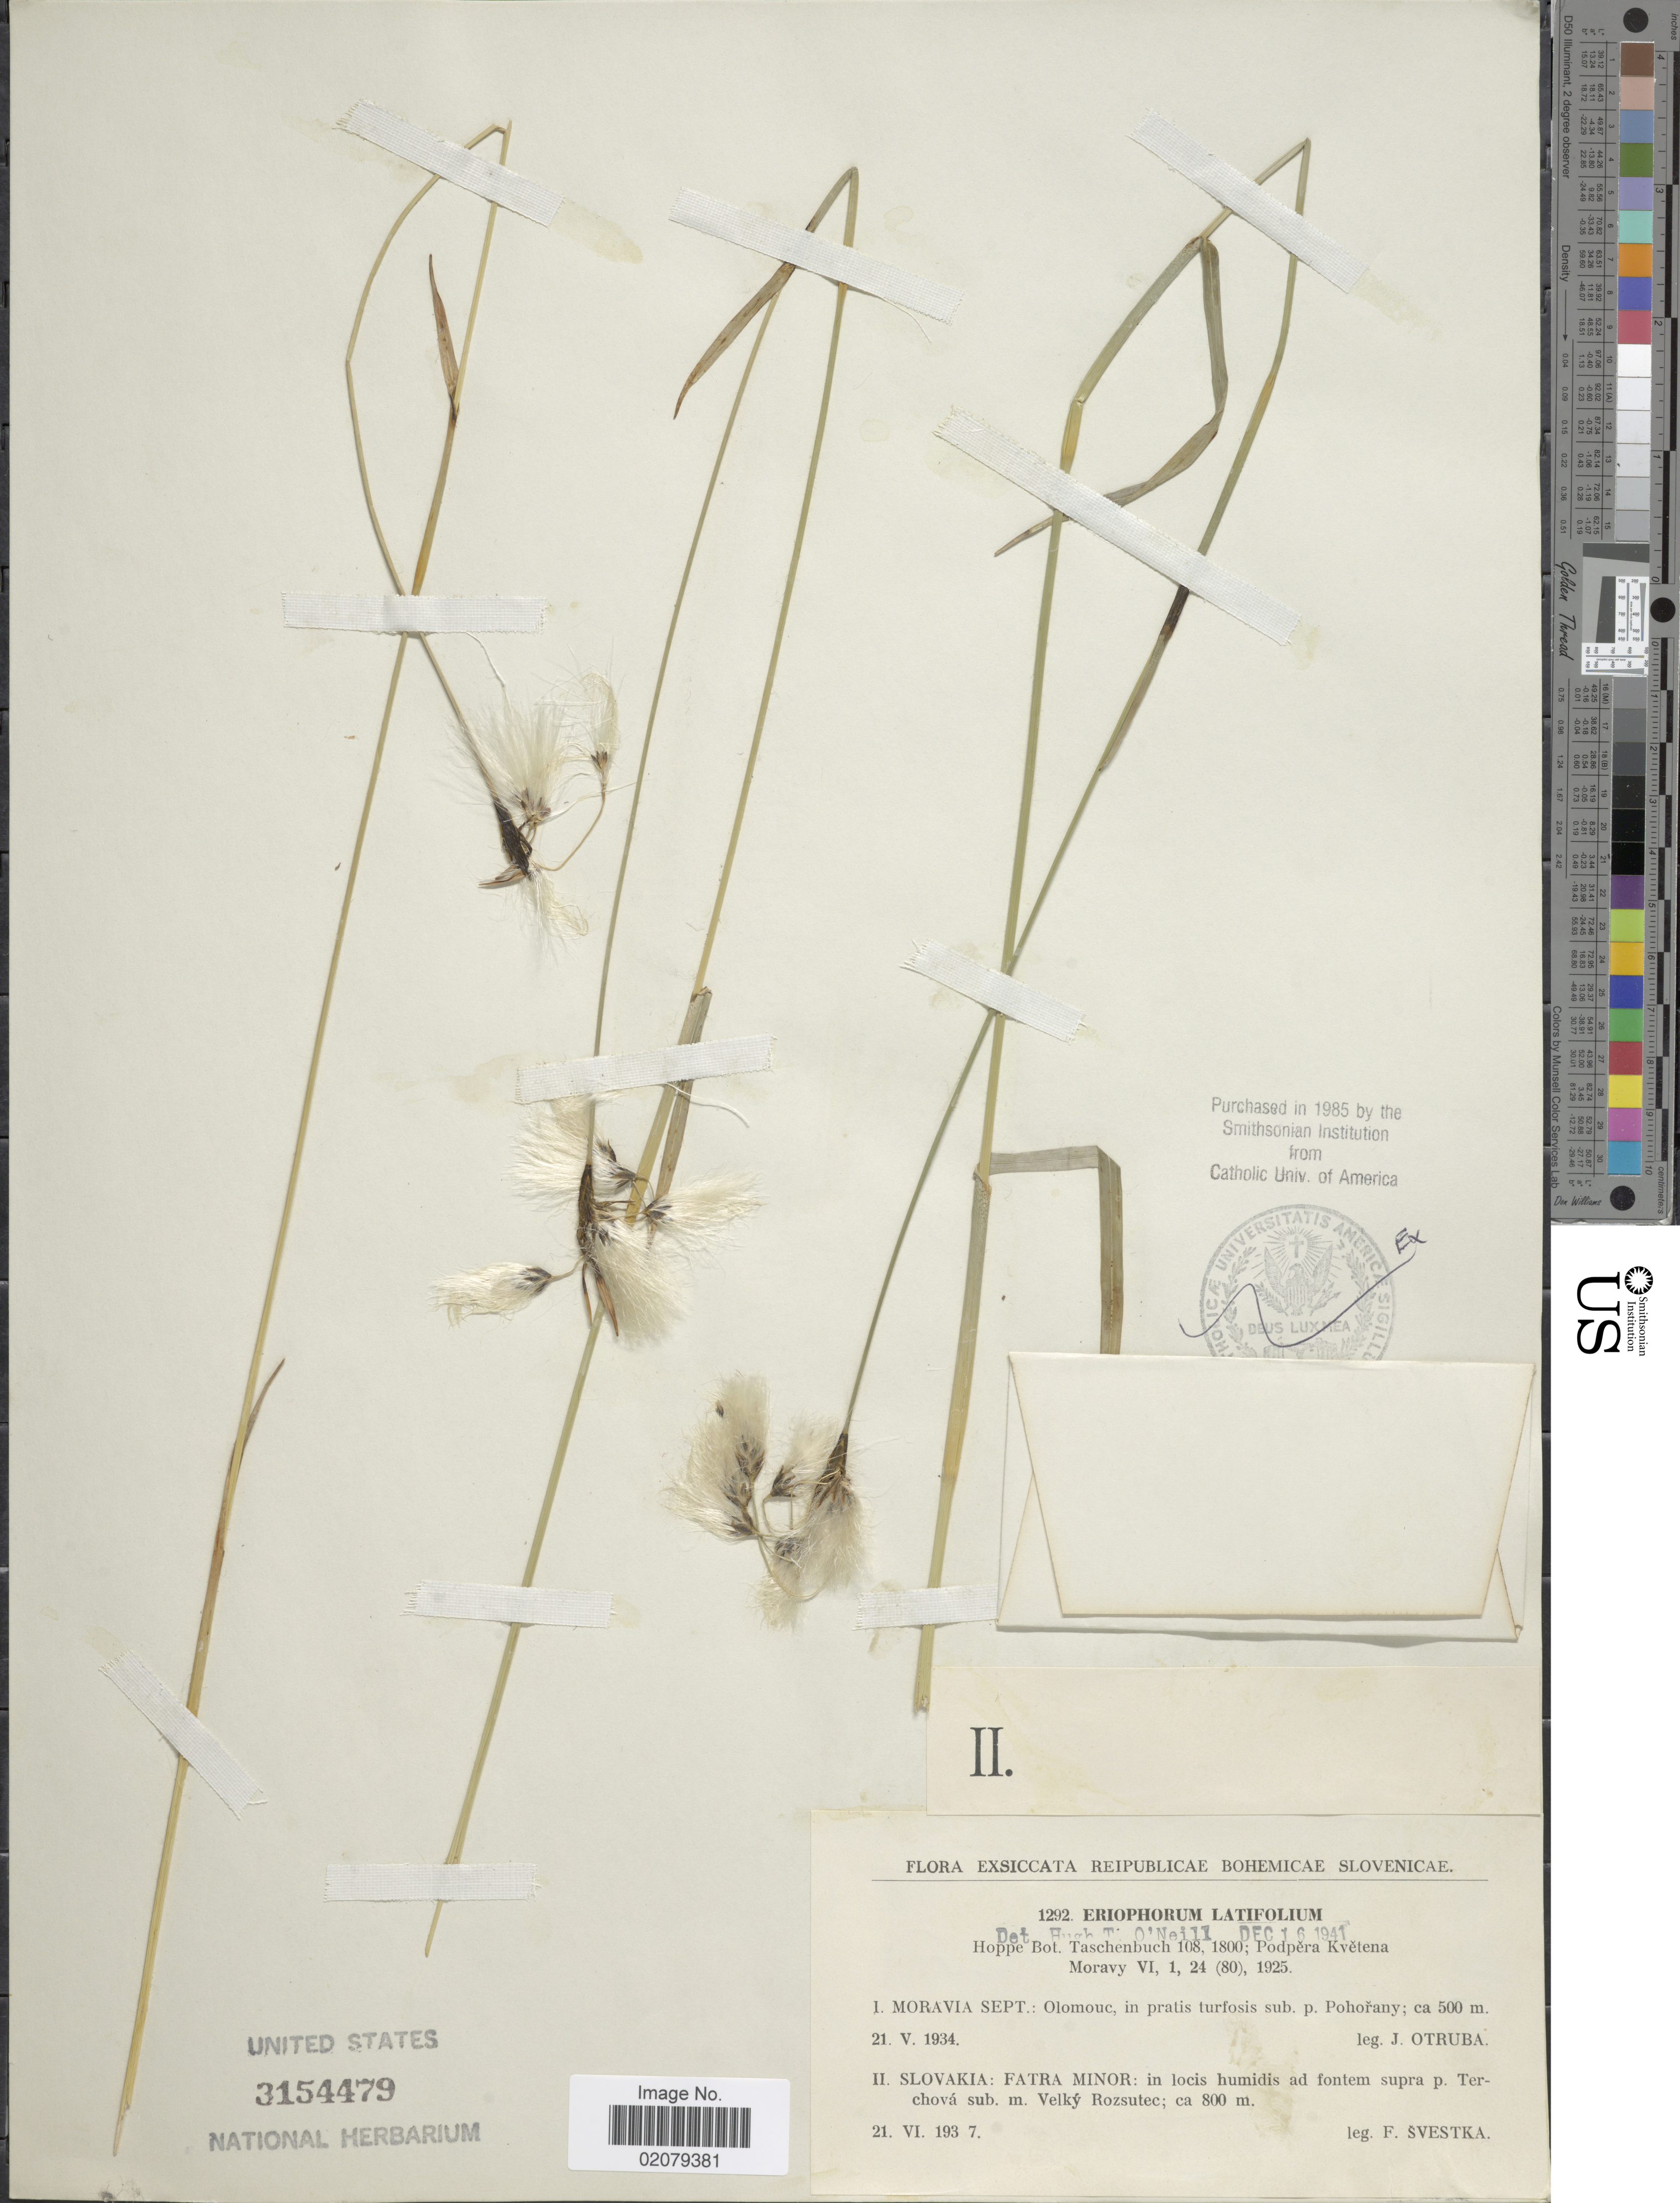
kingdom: Plantae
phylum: Tracheophyta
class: Liliopsida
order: Poales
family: Cyperaceae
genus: Eriophorum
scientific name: Eriophorum latifolium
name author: Hoppe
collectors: F. Svestka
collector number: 1292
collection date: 1937-06-21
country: Slovakia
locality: Slovakia: Fatra Minor: in locis humidis ad fontem supra p. Terchova sub. m. Velky Rozsutec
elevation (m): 800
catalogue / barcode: US 3154479